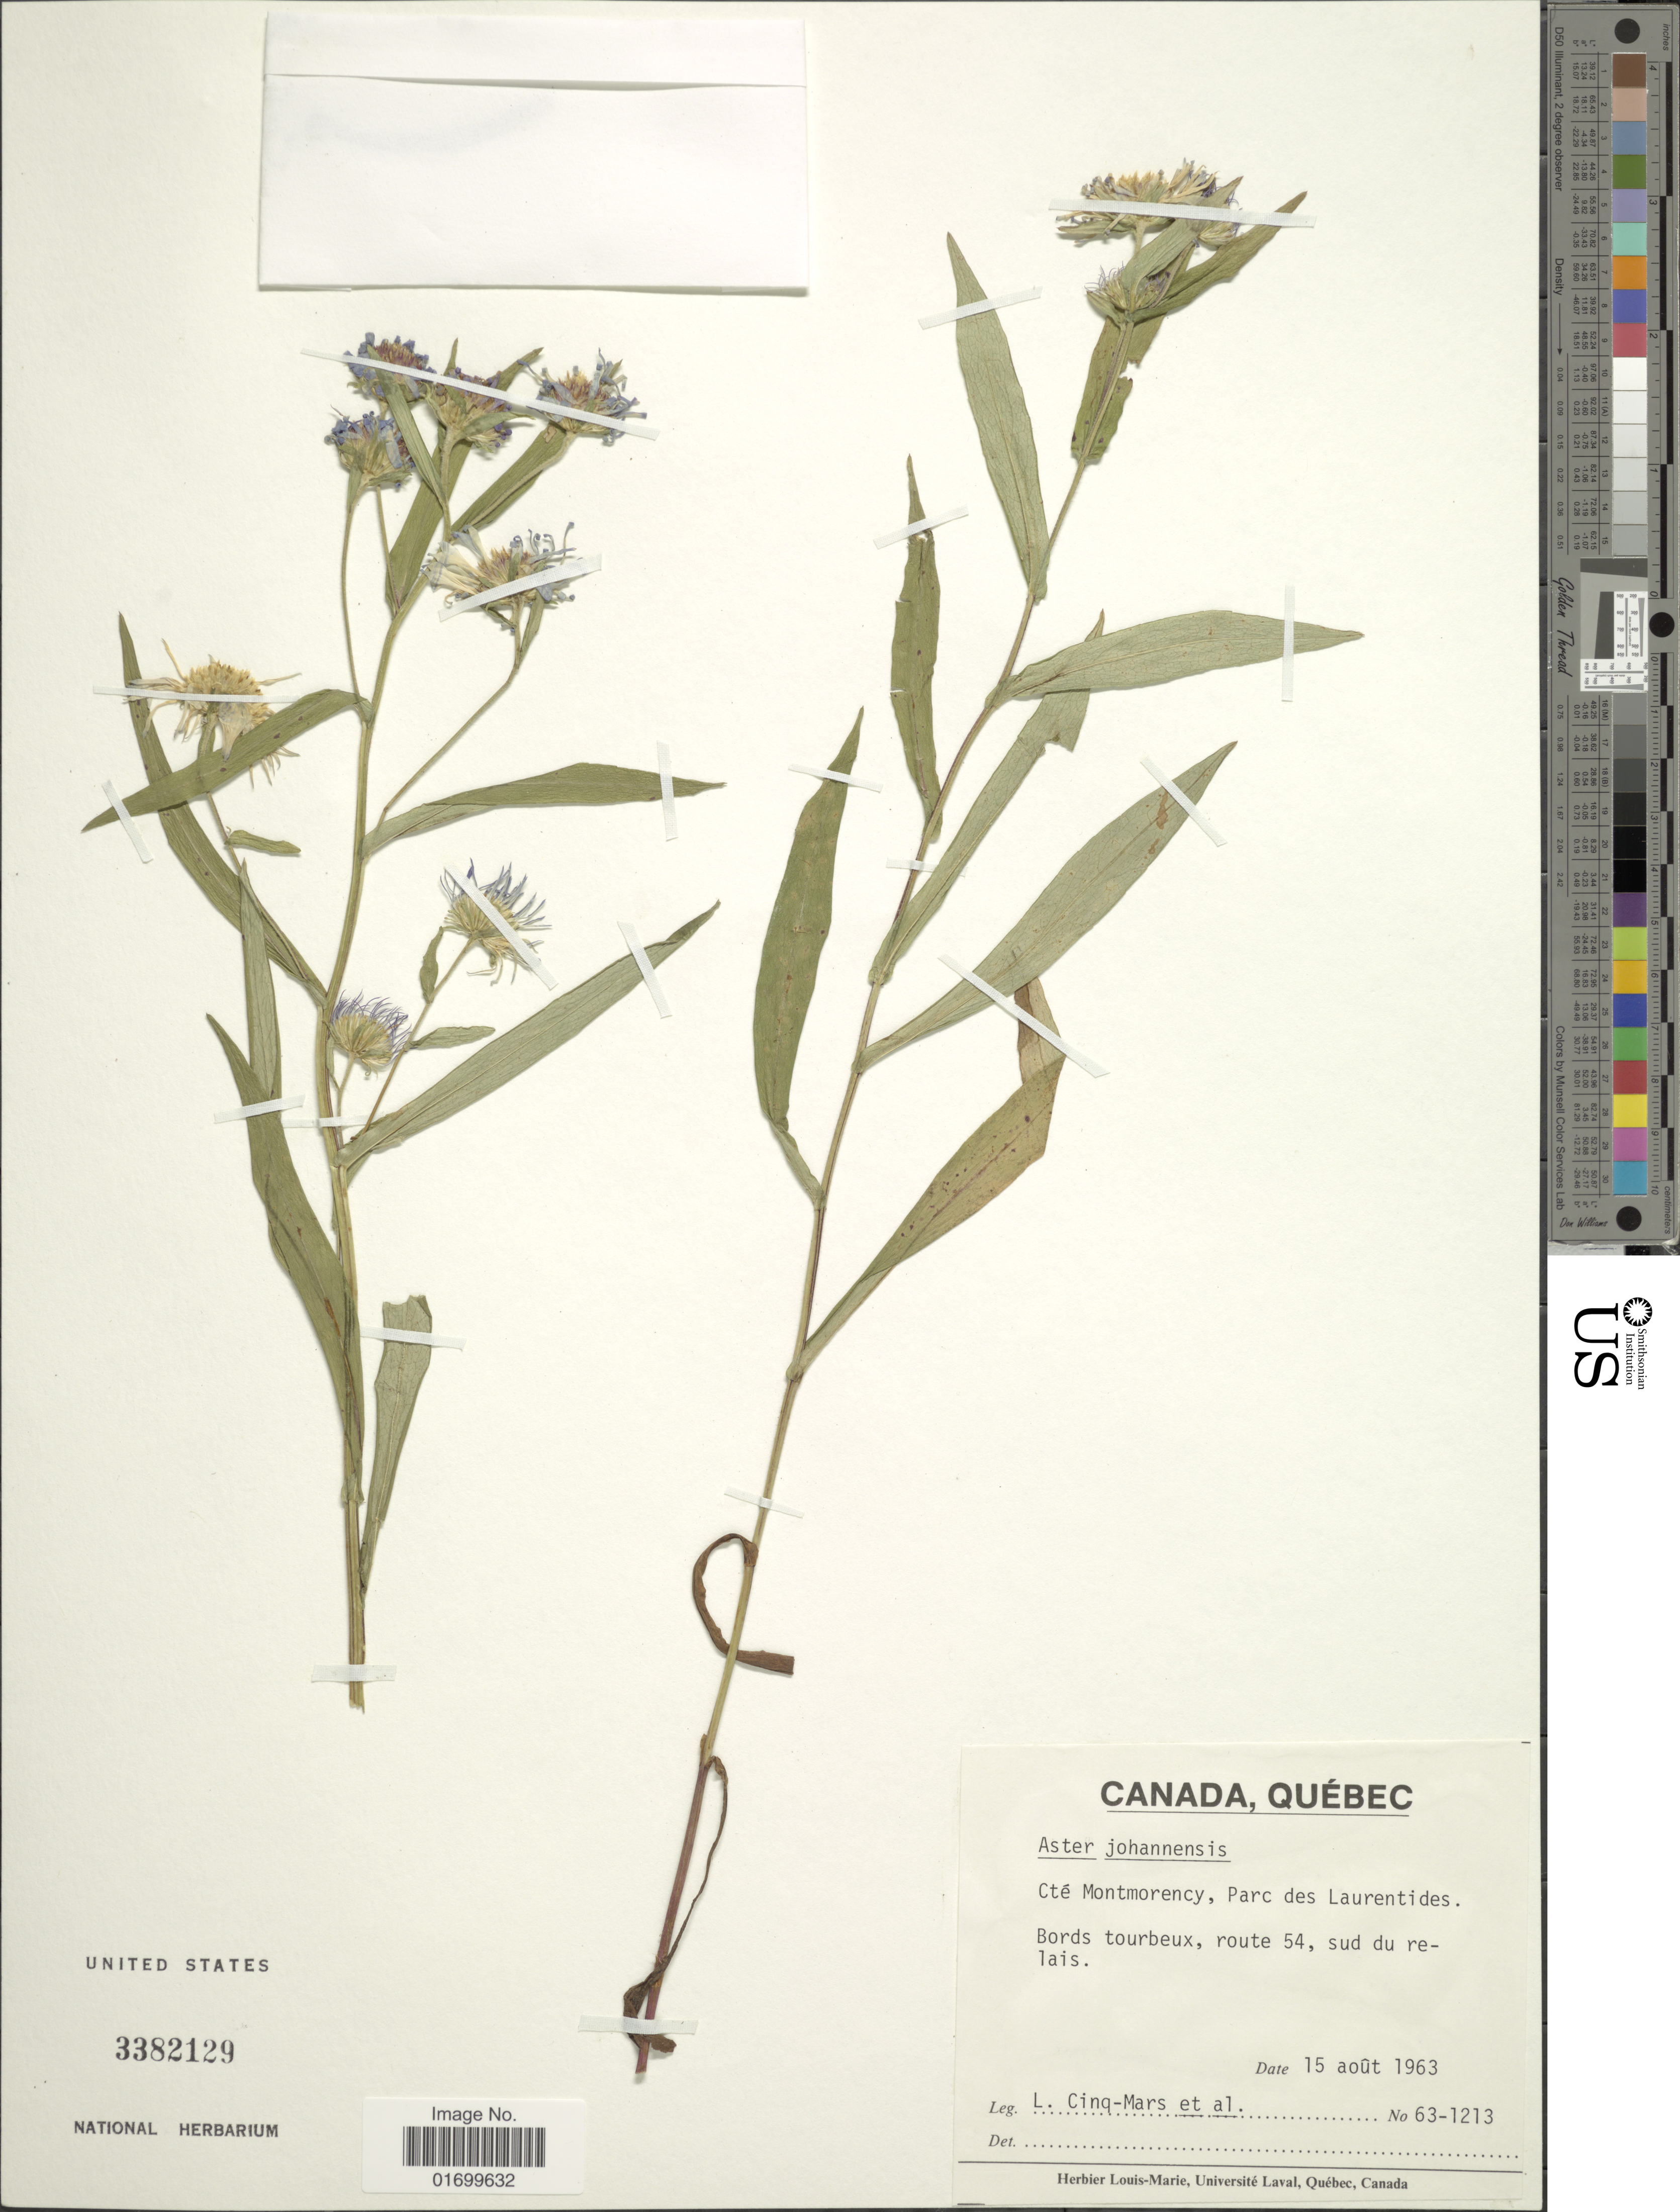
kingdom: Plantae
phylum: Tracheophyta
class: Magnoliopsida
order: Asterales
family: Asteraceae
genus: Symphyotrichum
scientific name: Symphyotrichum novi-belgii var. novi-belgii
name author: (L.) G.L. Nesom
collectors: L. Clinq-Mars & et al.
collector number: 63-1213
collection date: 1963-08-15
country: Canada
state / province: Quebec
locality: Cté Montmorency, Parc des Laurentides, Bords tourbex, route 54, sus du relais.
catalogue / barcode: US 3382129